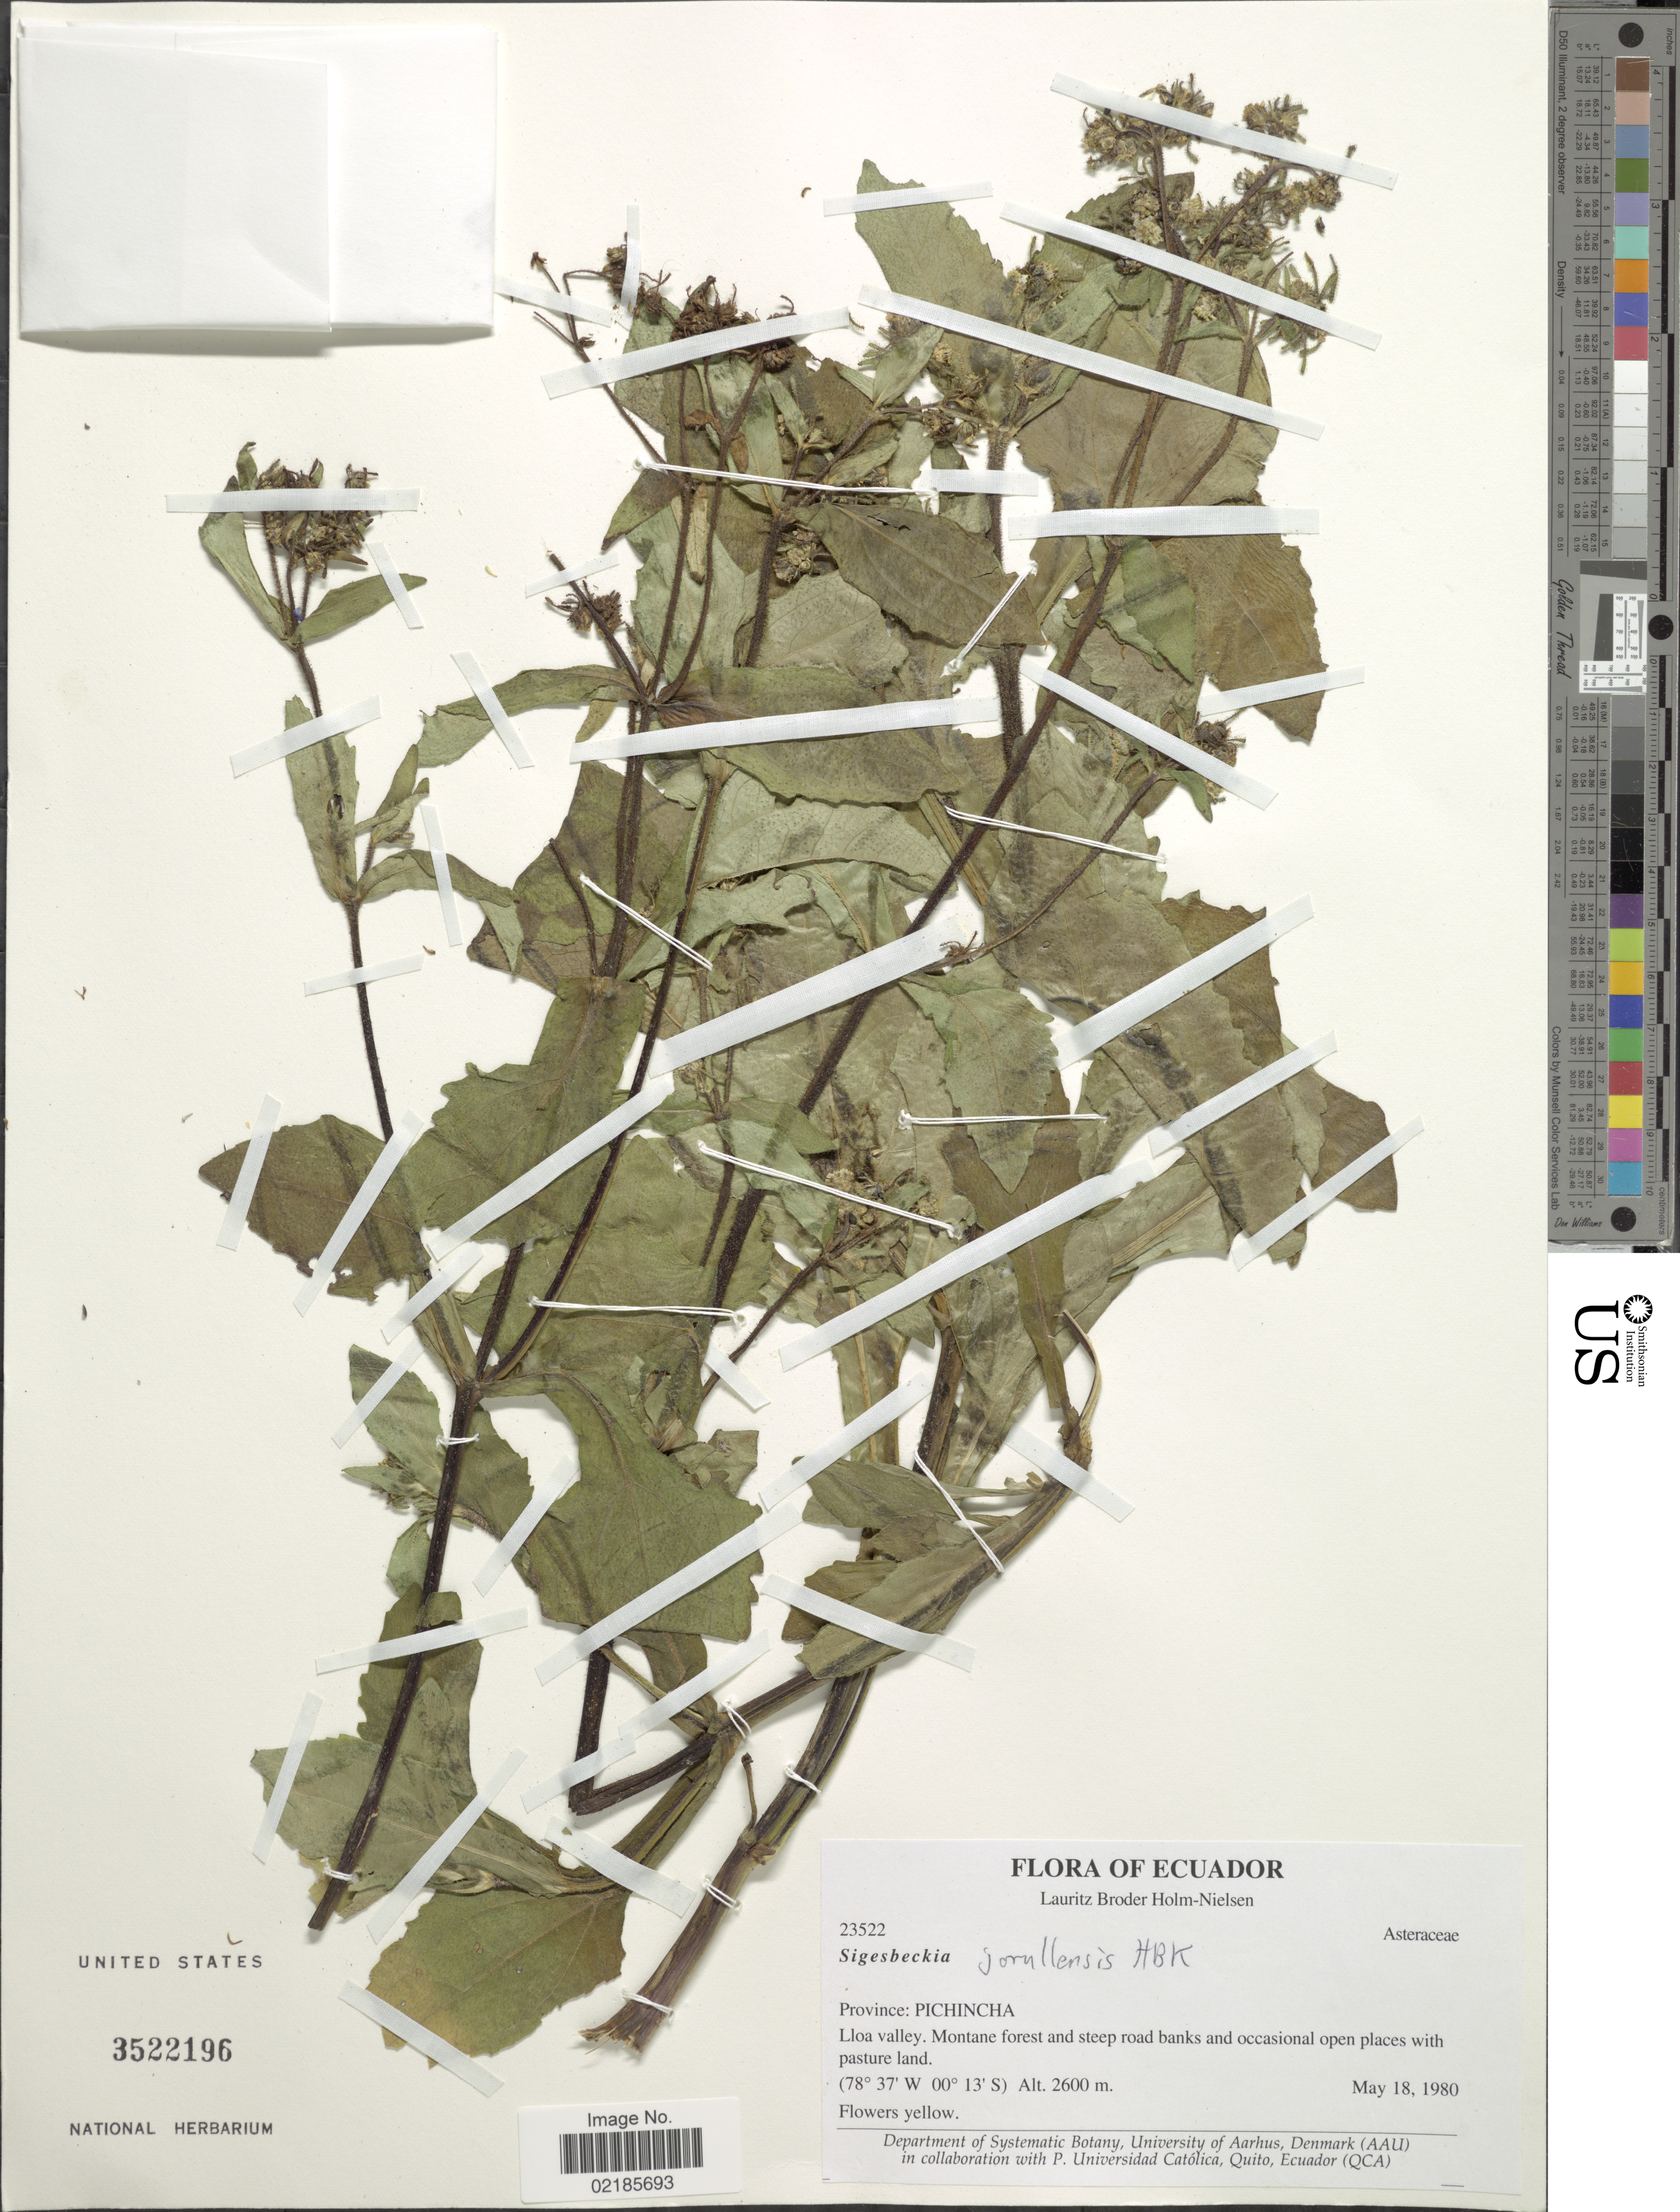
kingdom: Plantae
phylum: Tracheophyta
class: Magnoliopsida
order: Asterales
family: Asteraceae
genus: Sigesbeckia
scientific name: Sigesbeckia jorullensis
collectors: L. B. Holm-Nielsen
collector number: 23522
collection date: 1980-05-18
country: Ecuador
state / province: Pichincha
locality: Lloa valley, Montane forest and steep road banks and occasional open places with pasture land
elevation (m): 2600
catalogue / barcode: US 3522196